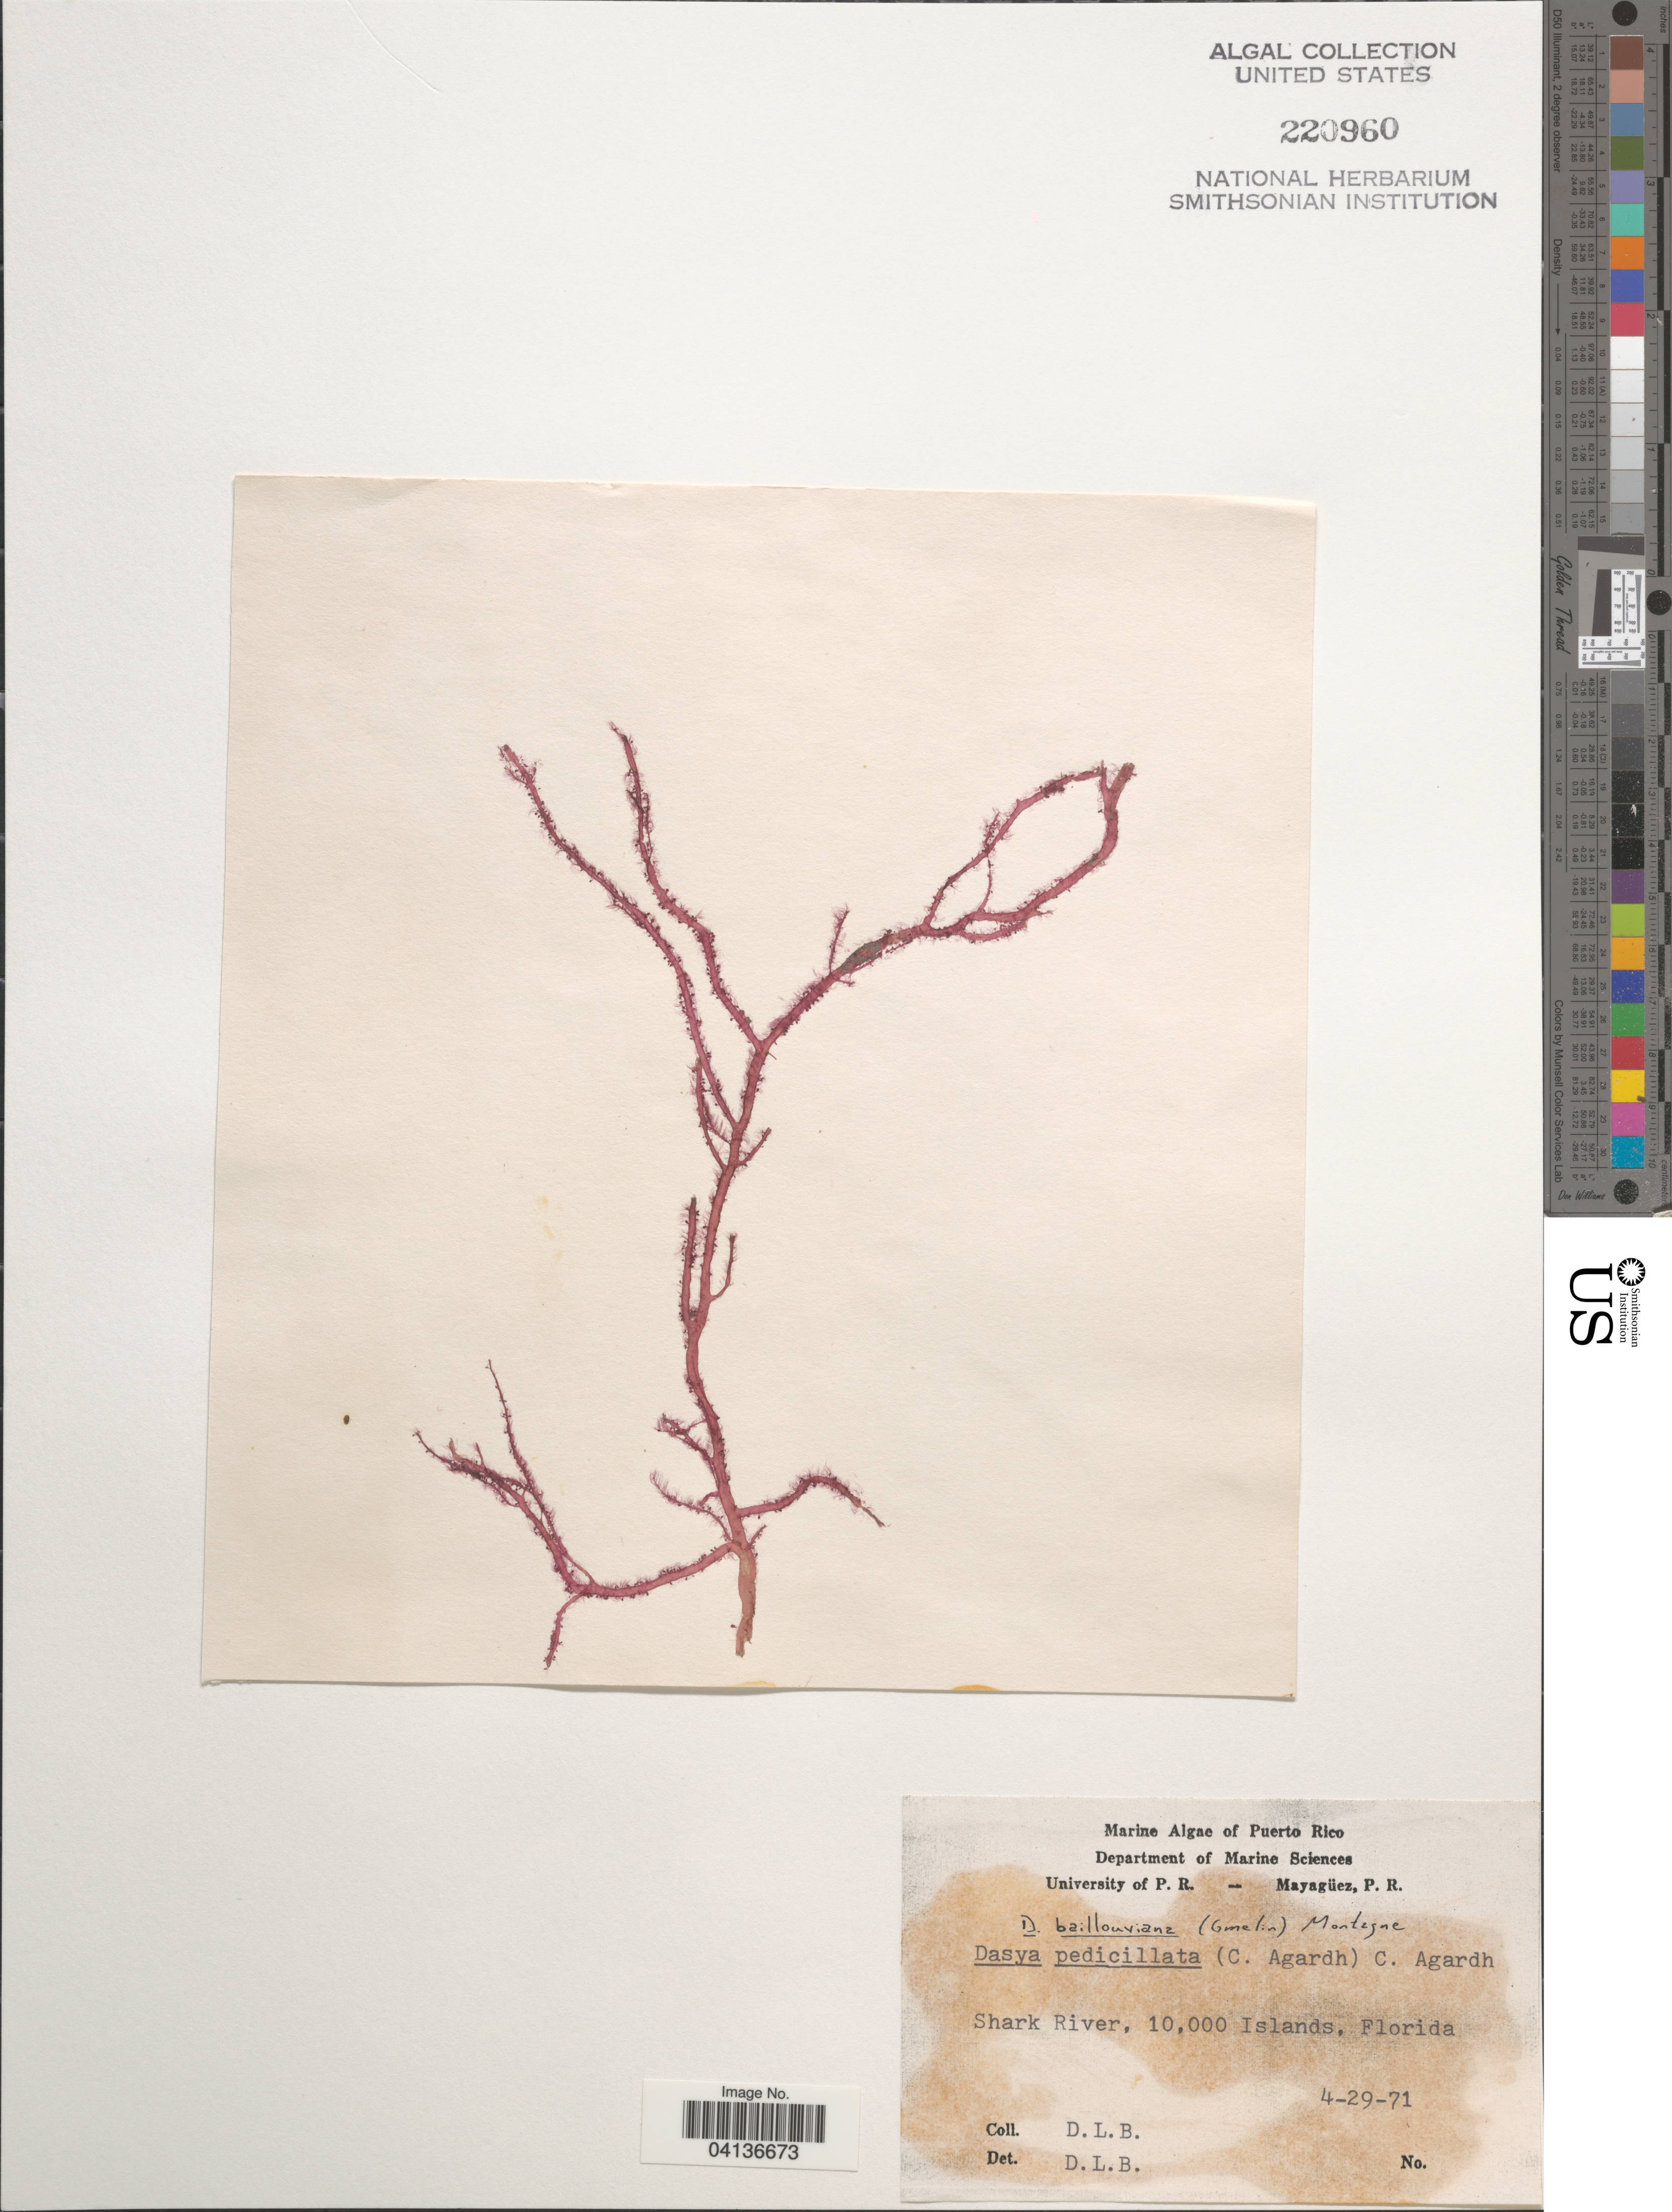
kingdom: Plantae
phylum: Rhodophyta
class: Florideophyceae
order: Ceramiales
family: Dasyaceae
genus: Dasya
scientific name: Dasya pedicellata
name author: (C. Agardh) C. Agardh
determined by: Algae name updating Project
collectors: D. L. B.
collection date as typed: Transcribed d/m/y: 29/4/71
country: United States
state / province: Florida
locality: Shark River, 10.000 Islands.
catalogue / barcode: US 220960